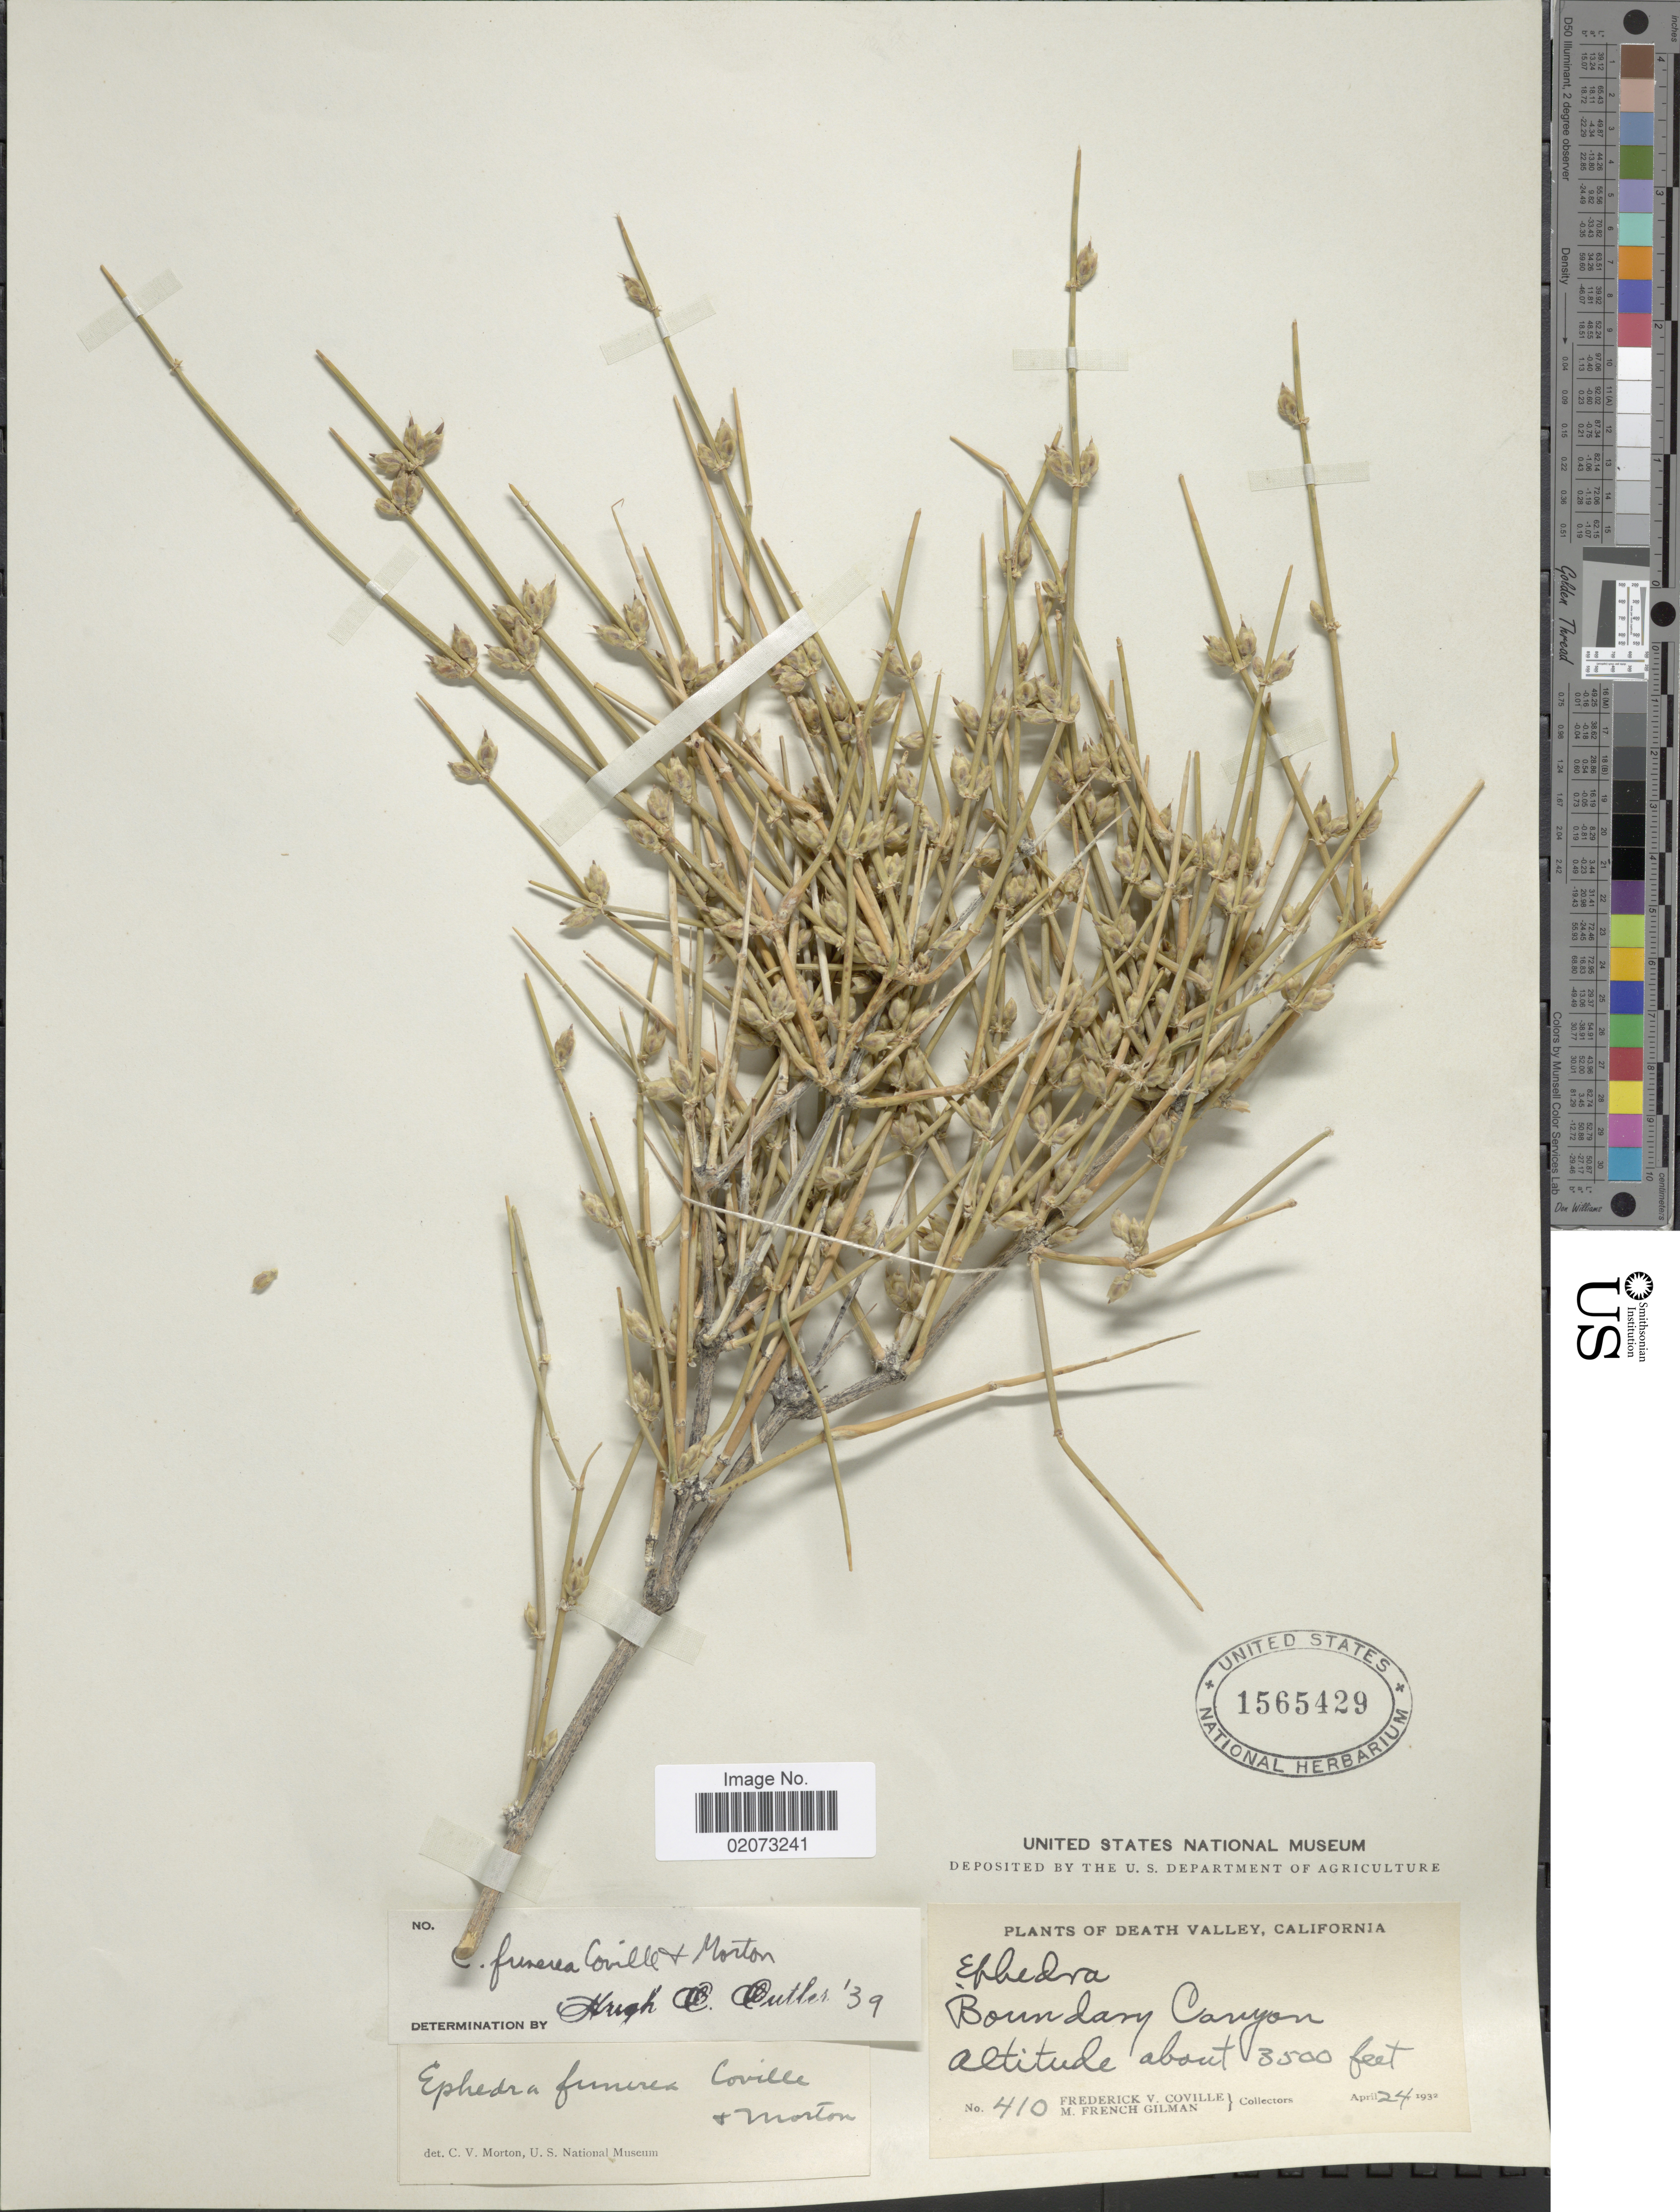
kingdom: Plantae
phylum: Tracheophyta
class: Gnetopsida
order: Ephedrales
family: Ephedraceae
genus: Ephedra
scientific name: Ephedra funerea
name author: Coville & C.V. Morton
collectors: F. V. Coville & M. F. Gilman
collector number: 410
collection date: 1932-04-24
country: United States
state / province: California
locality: Death Valley. Boundary Canyon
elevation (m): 1067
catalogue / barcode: US 1565429